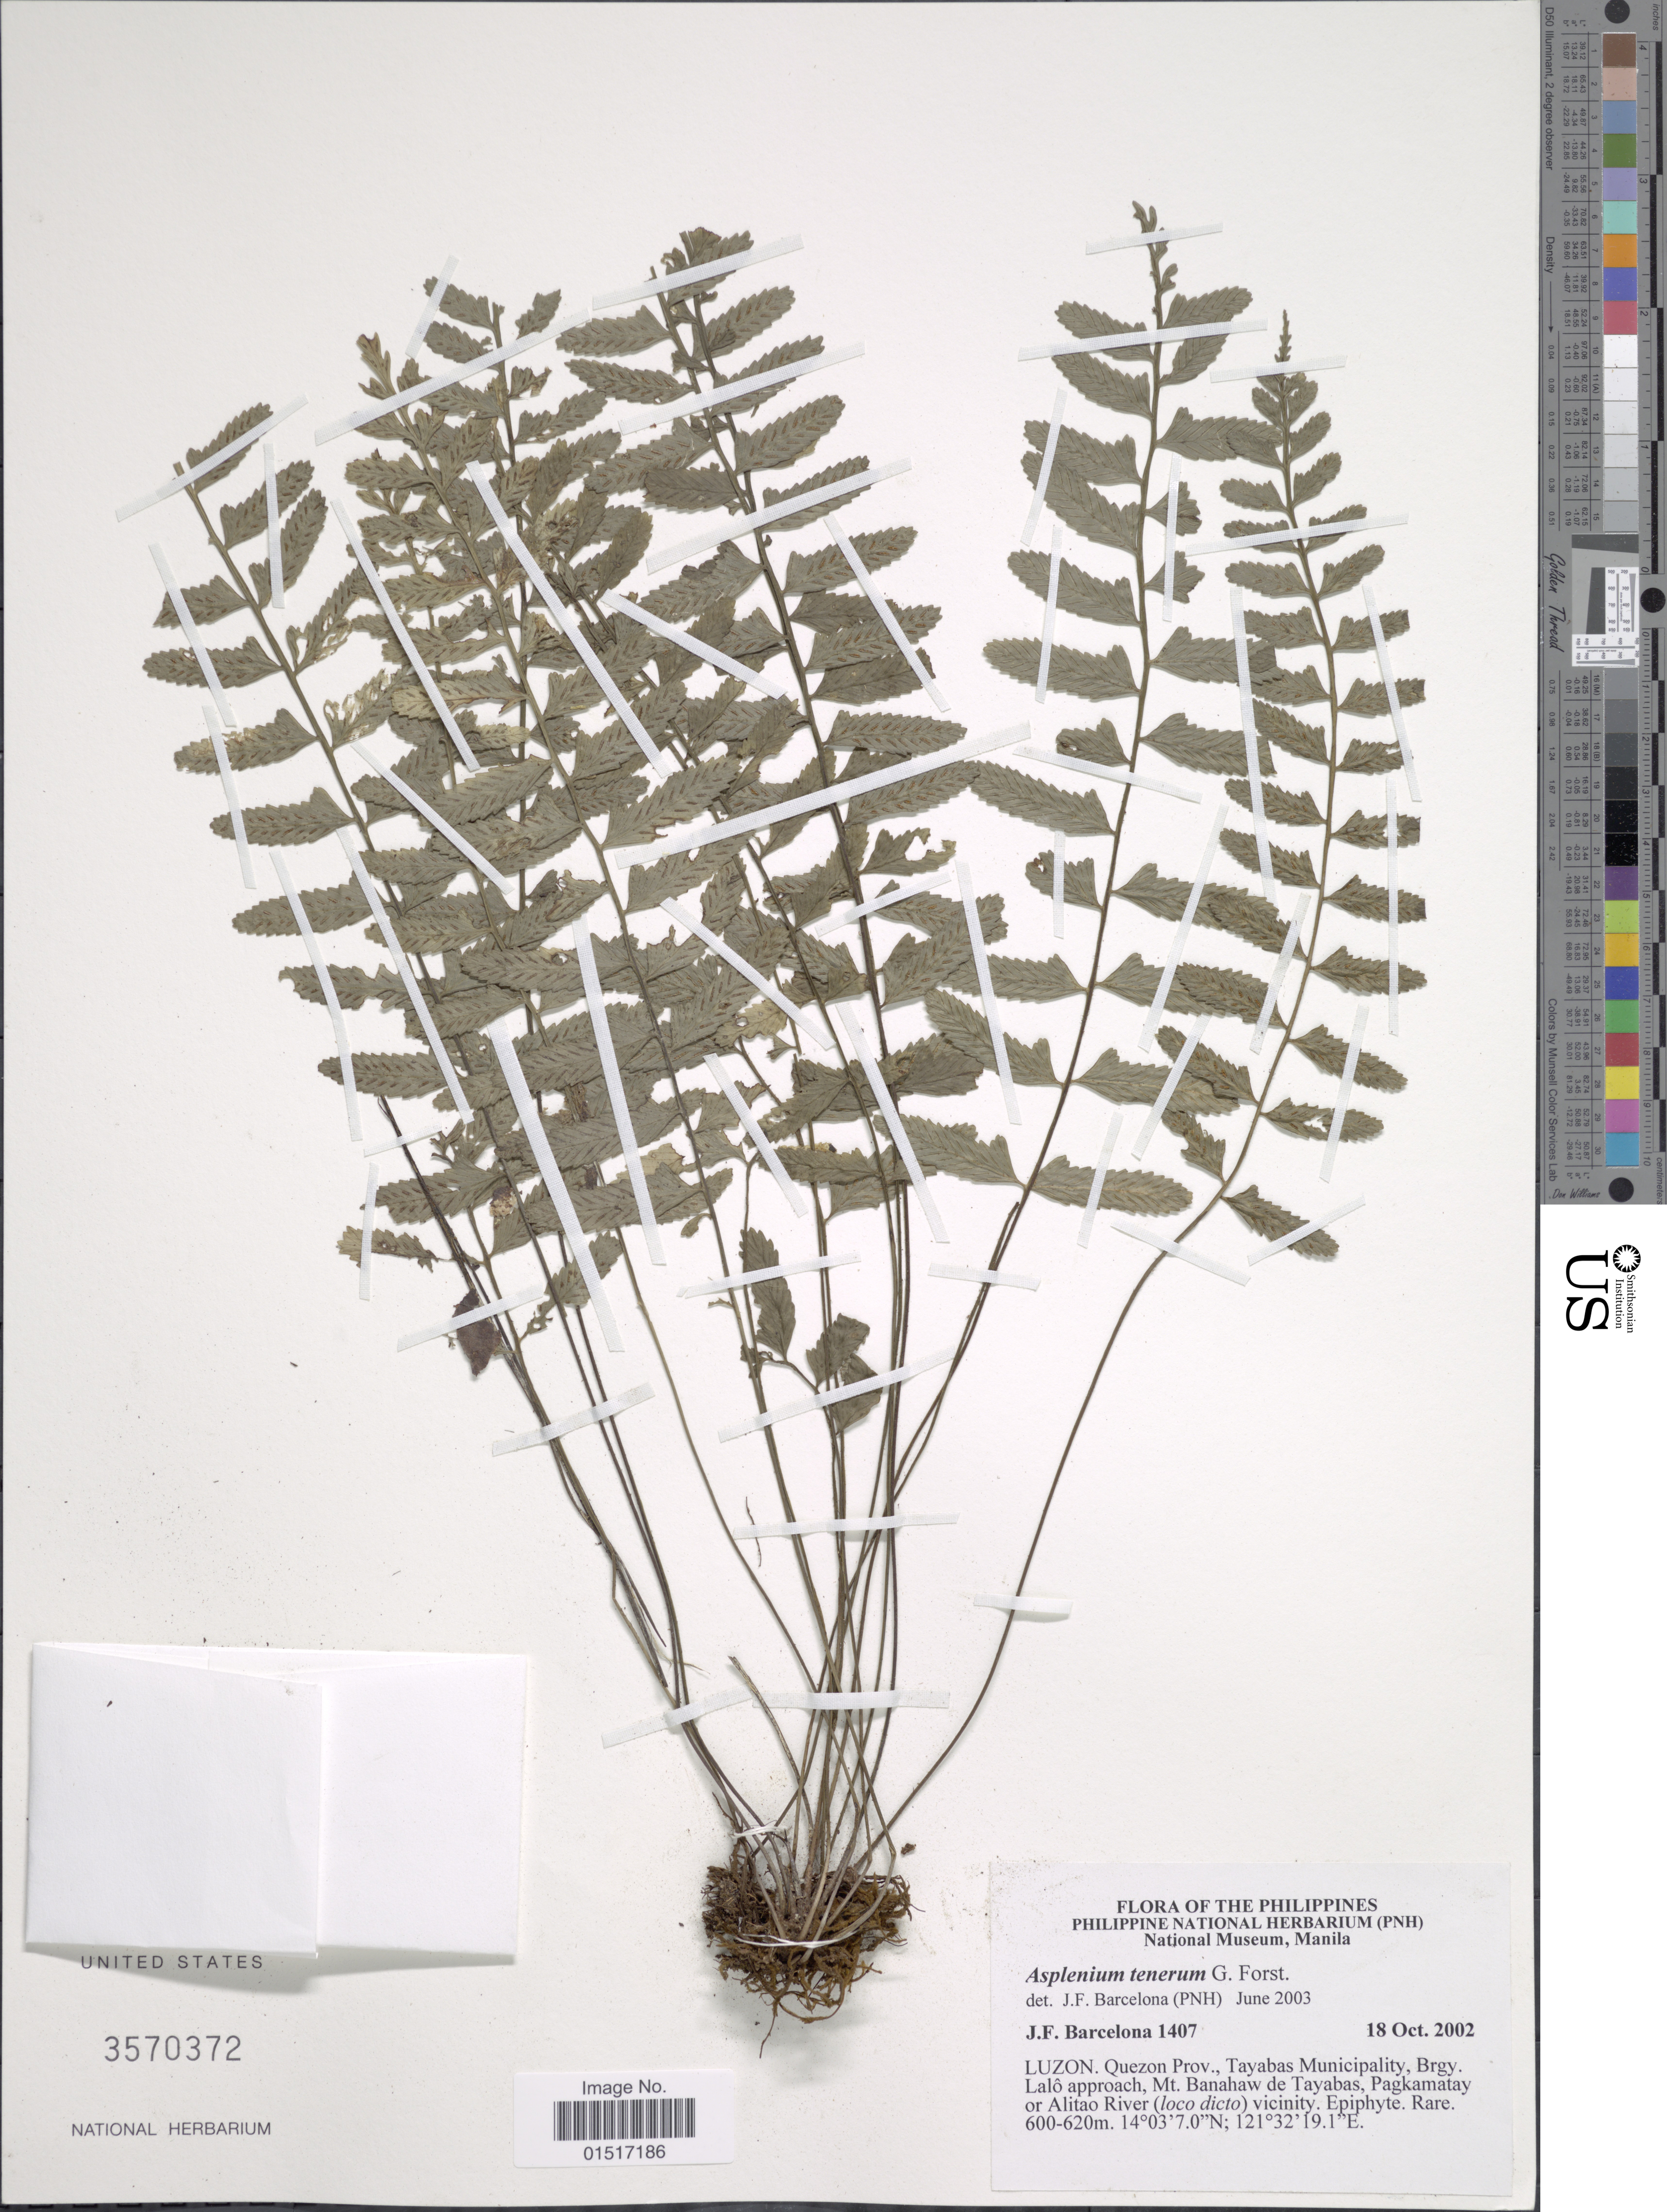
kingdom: Plantae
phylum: Tracheophyta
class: Polypodiopsida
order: Polypodiales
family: Aspleniaceae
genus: Asplenium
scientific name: Asplenium tenerum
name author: G. Forst.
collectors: J. F. Barcelona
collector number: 1407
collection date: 2002-10-18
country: Philippines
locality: Luzon. Quezon Prov., Tayabas Municipality, Brgy. Lalô approach, Mt. Banahaw de Tayabas, Pagkamatay or Alitao River (loco dicto) vicinity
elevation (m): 600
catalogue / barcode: US 3570372